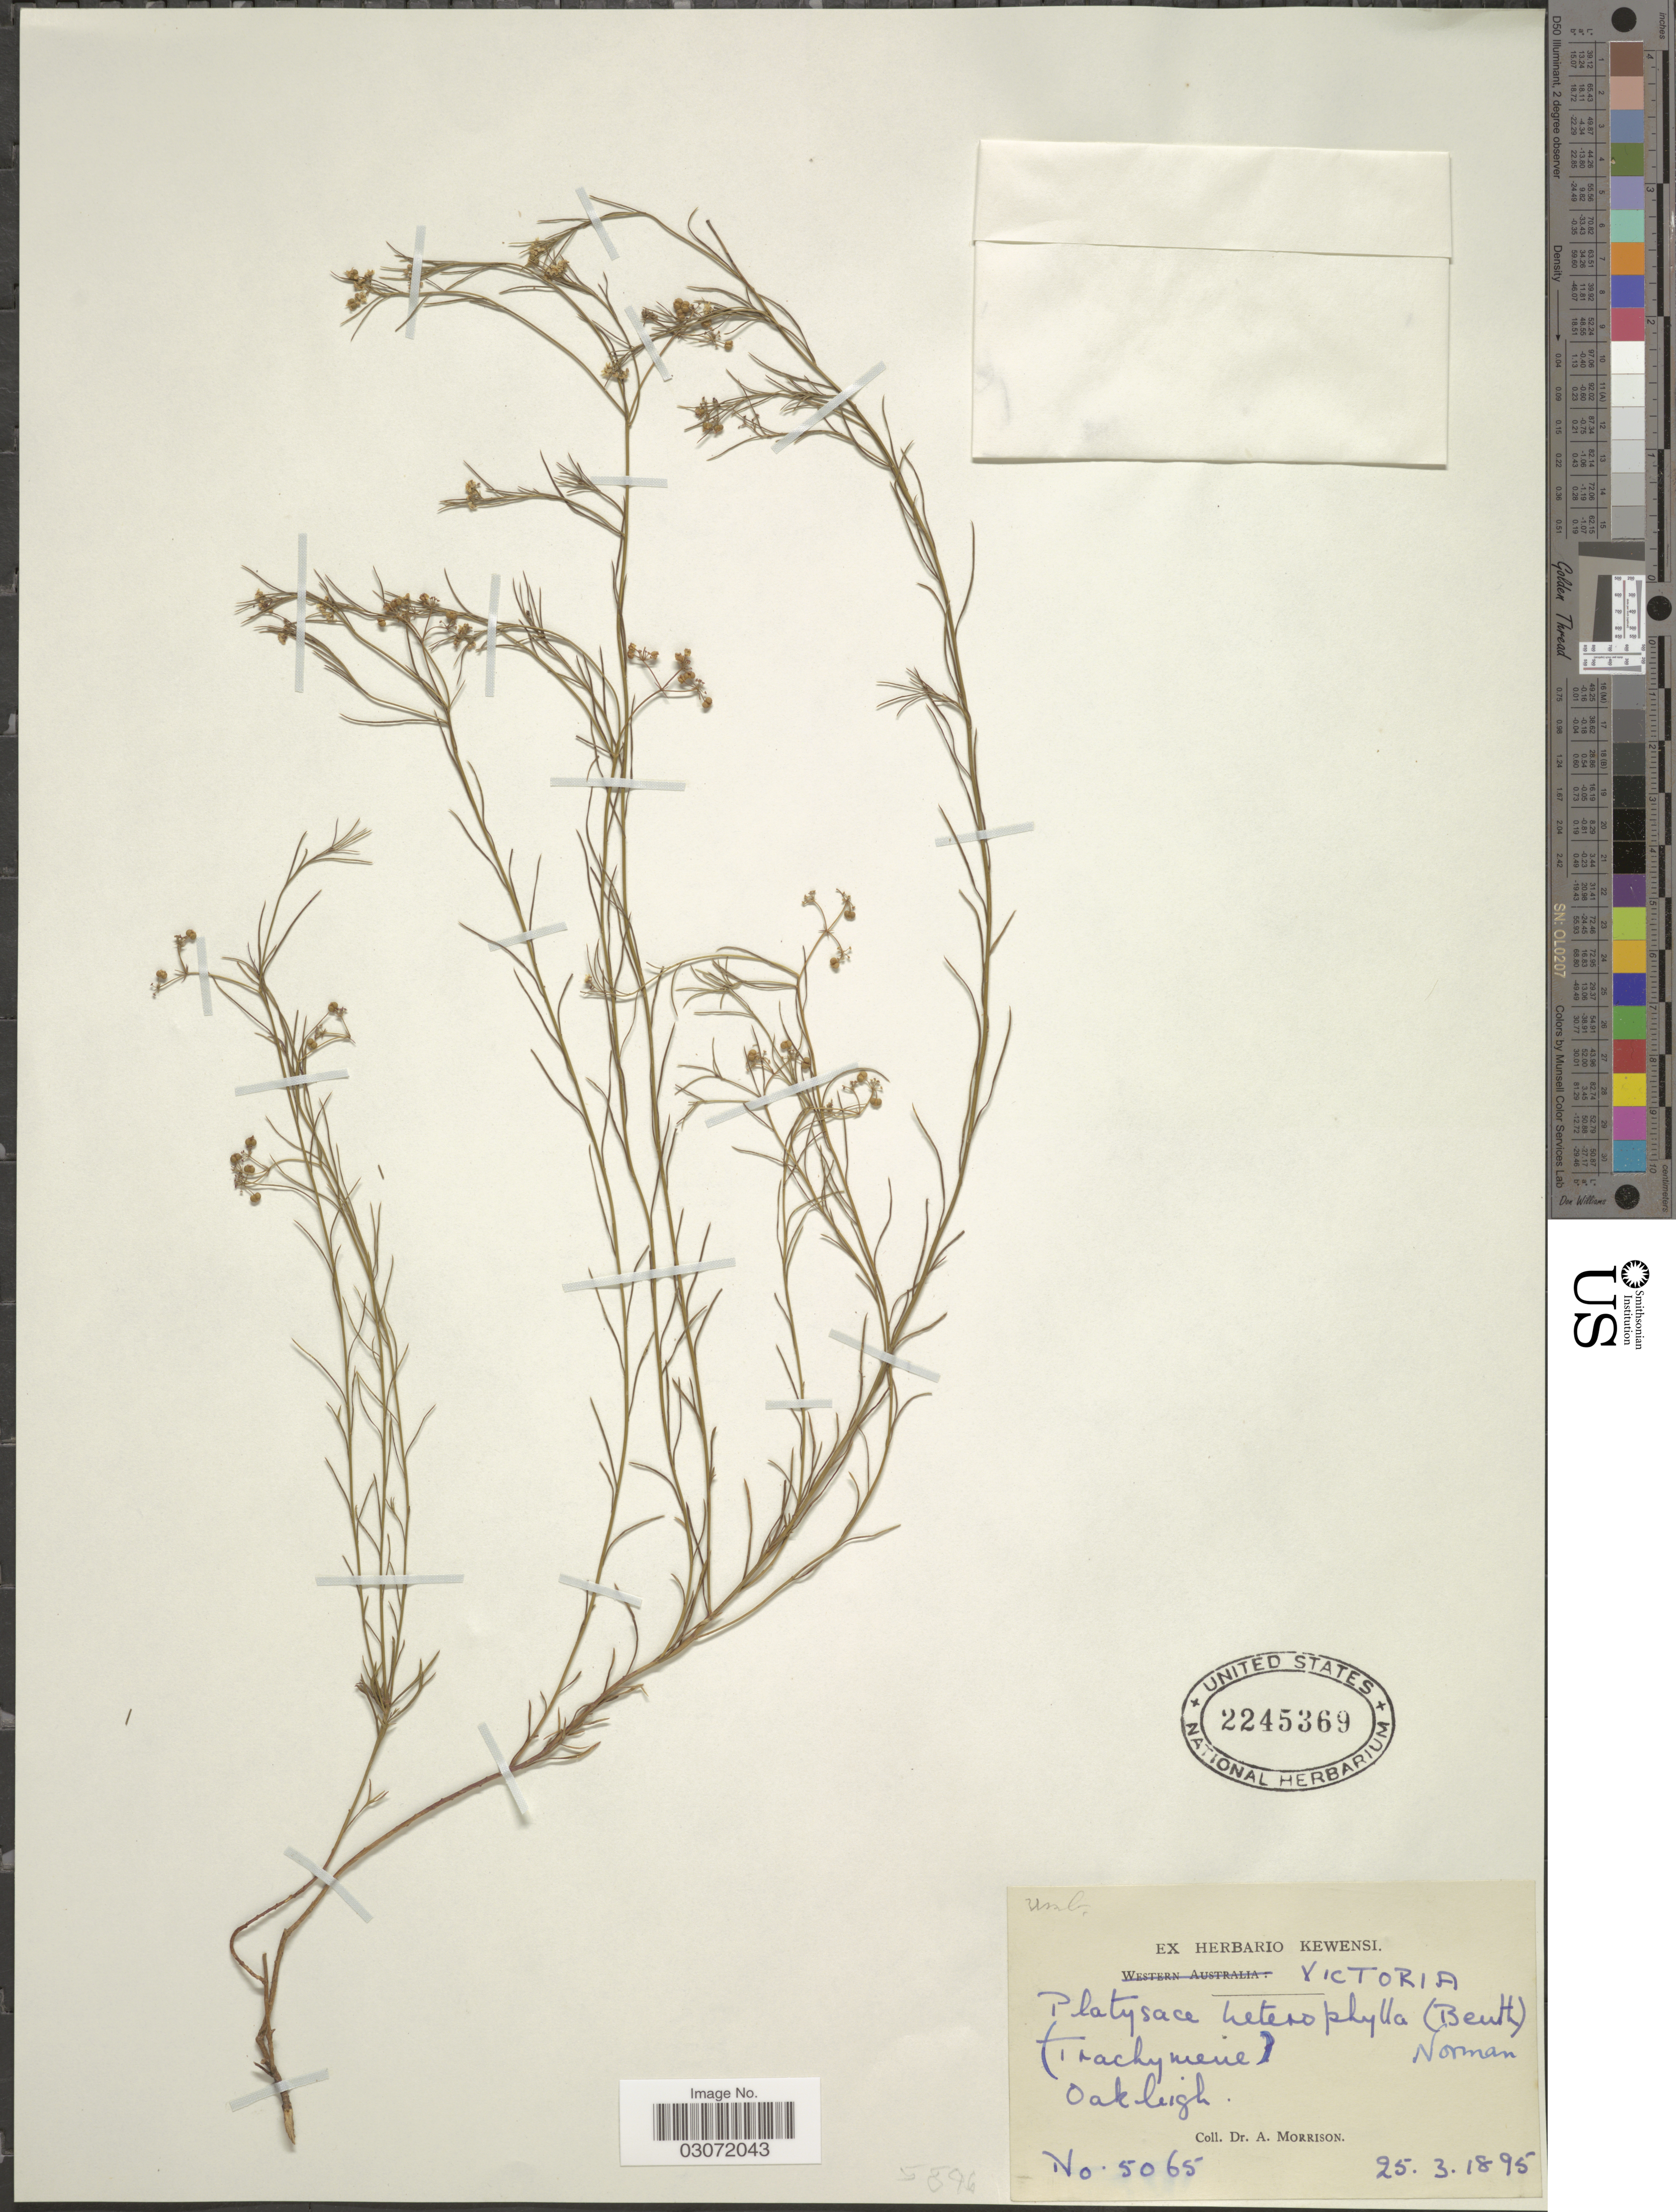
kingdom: Plantae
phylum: Tracheophyta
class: Magnoliopsida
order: Apiales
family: Apiaceae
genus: Platysace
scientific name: Platysace heterophylla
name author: (Benth.) C. Norman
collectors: A. Morrison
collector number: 5065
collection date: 1895-03-25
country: Australia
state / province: Victoria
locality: Victoria.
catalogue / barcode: US 2245369